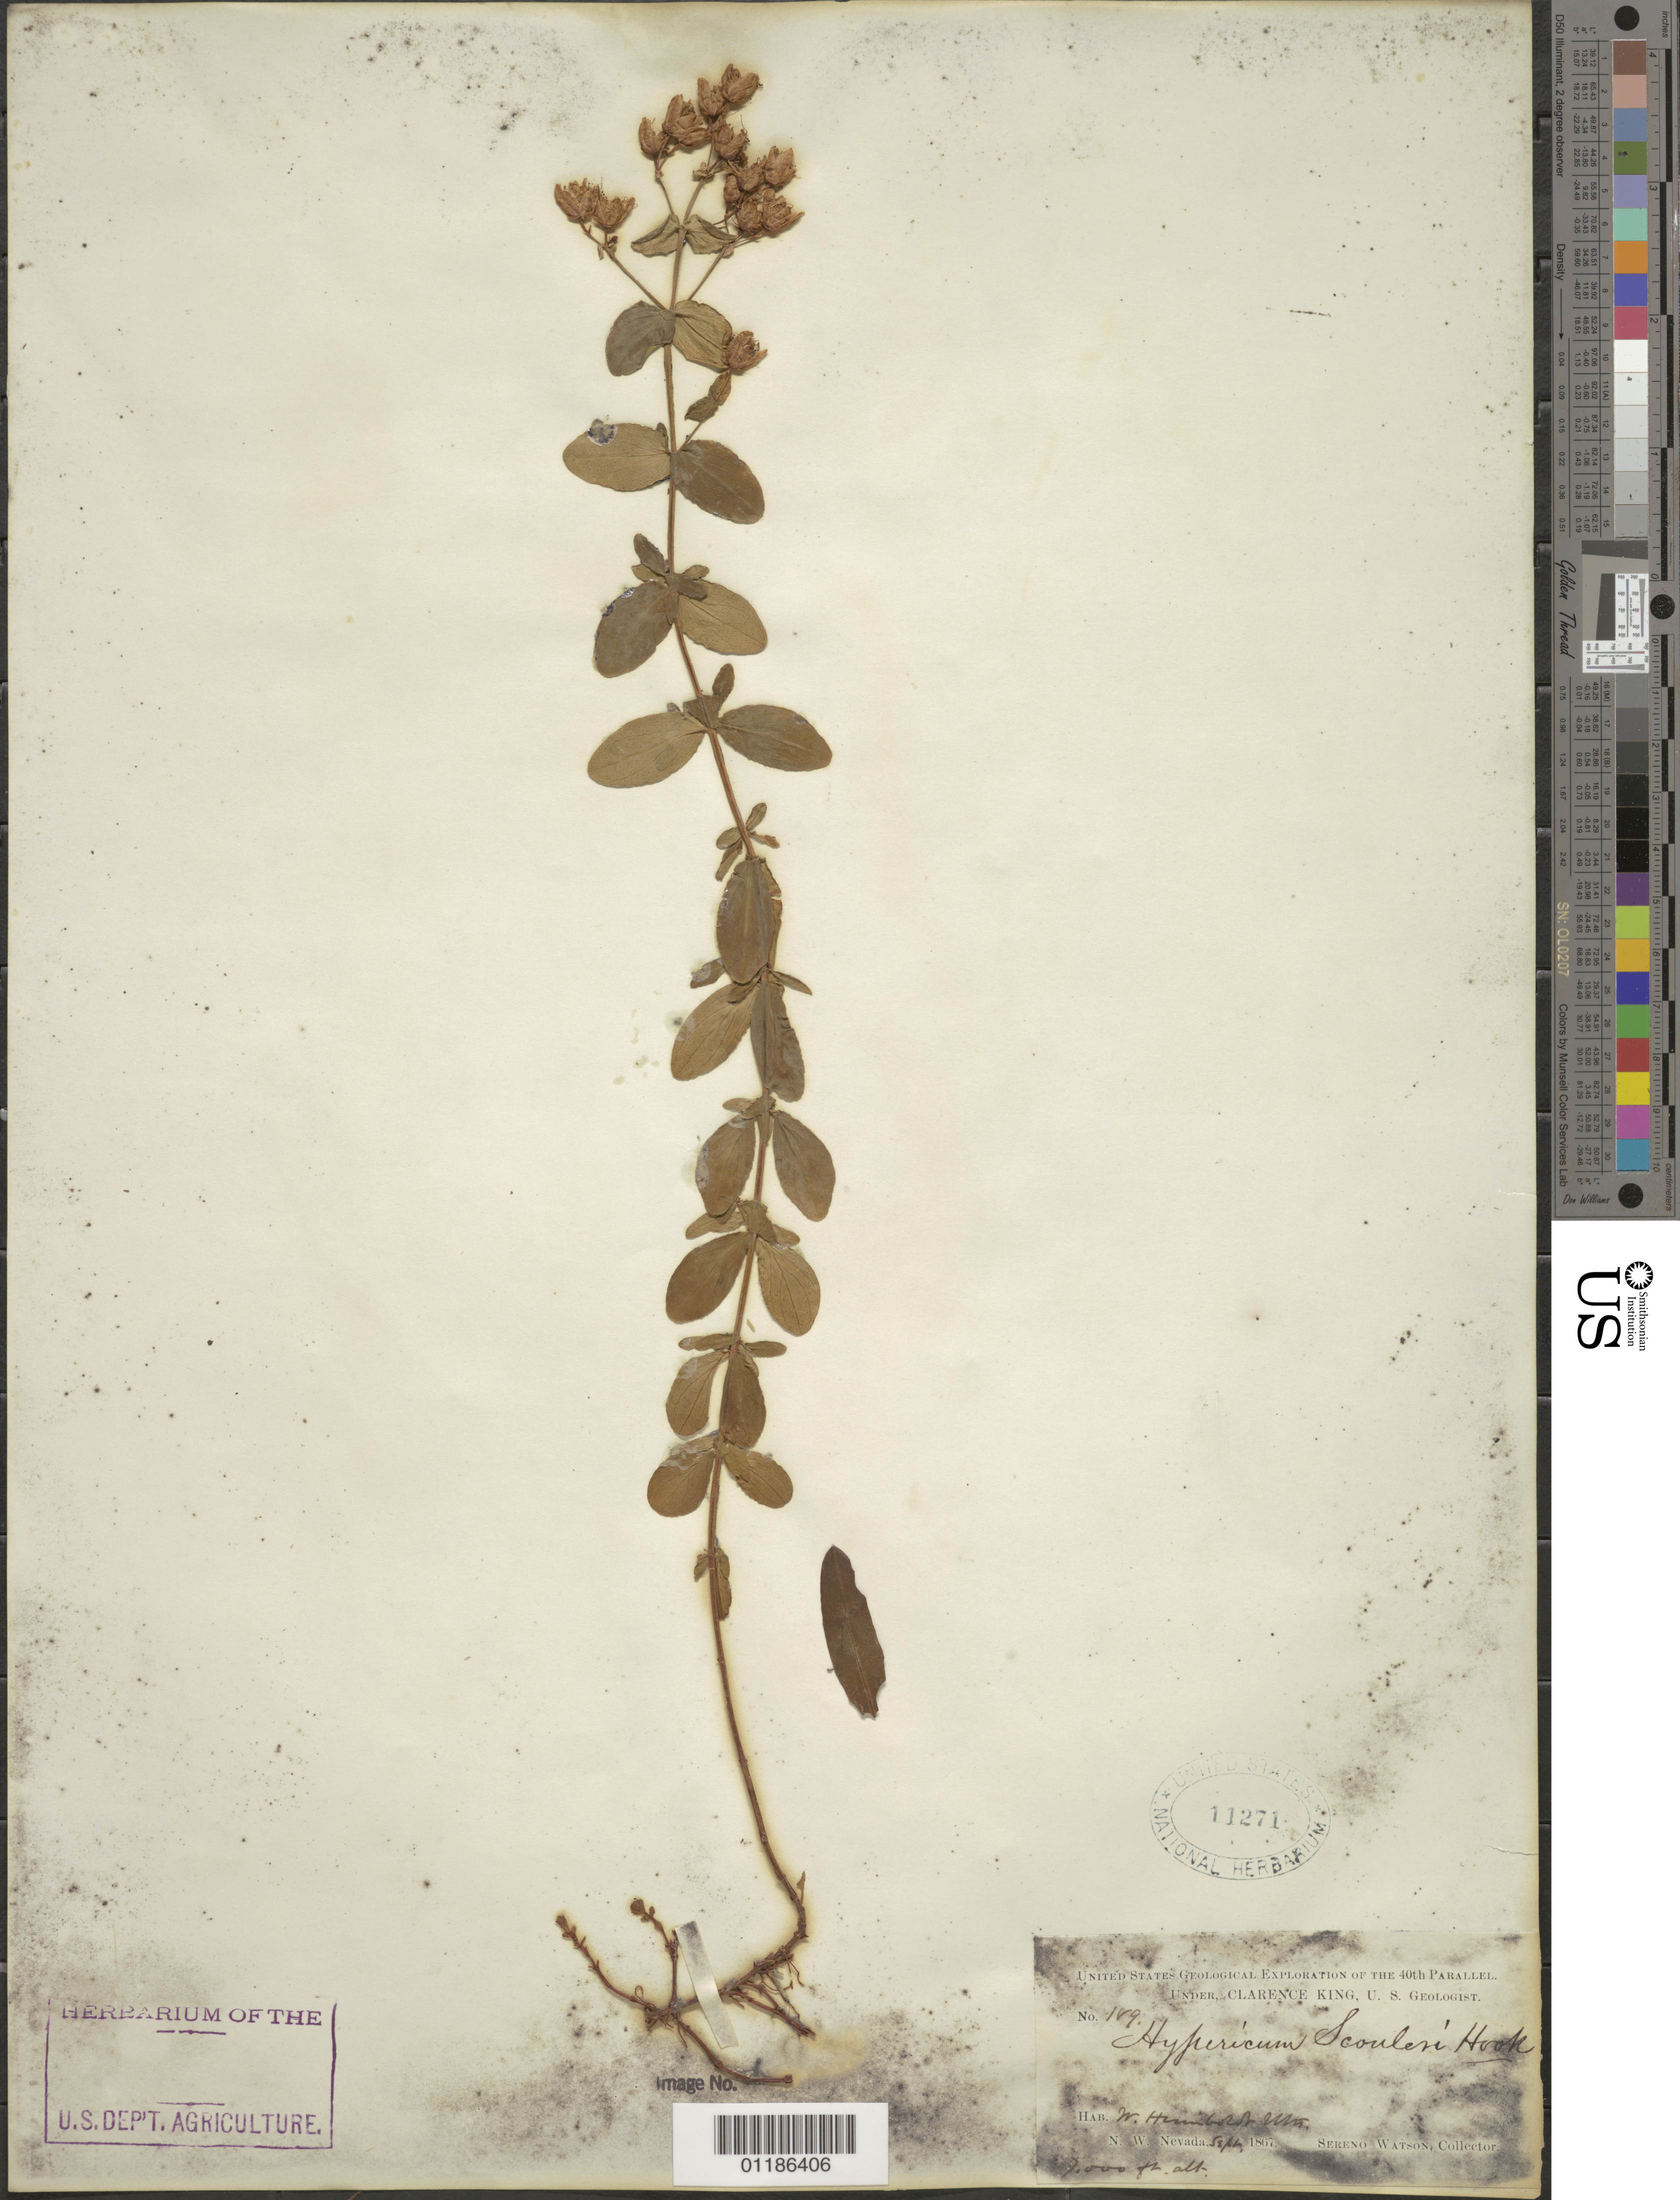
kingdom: Plantae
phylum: Tracheophyta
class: Magnoliopsida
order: Malpighiales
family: Hypericaceae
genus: Hypericum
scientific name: Hypericum scouleri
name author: Hook.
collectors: S. Watson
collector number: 189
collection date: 1867-09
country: United States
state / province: Nevada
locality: W. Humboldt Mts.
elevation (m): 2134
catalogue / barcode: US 11271